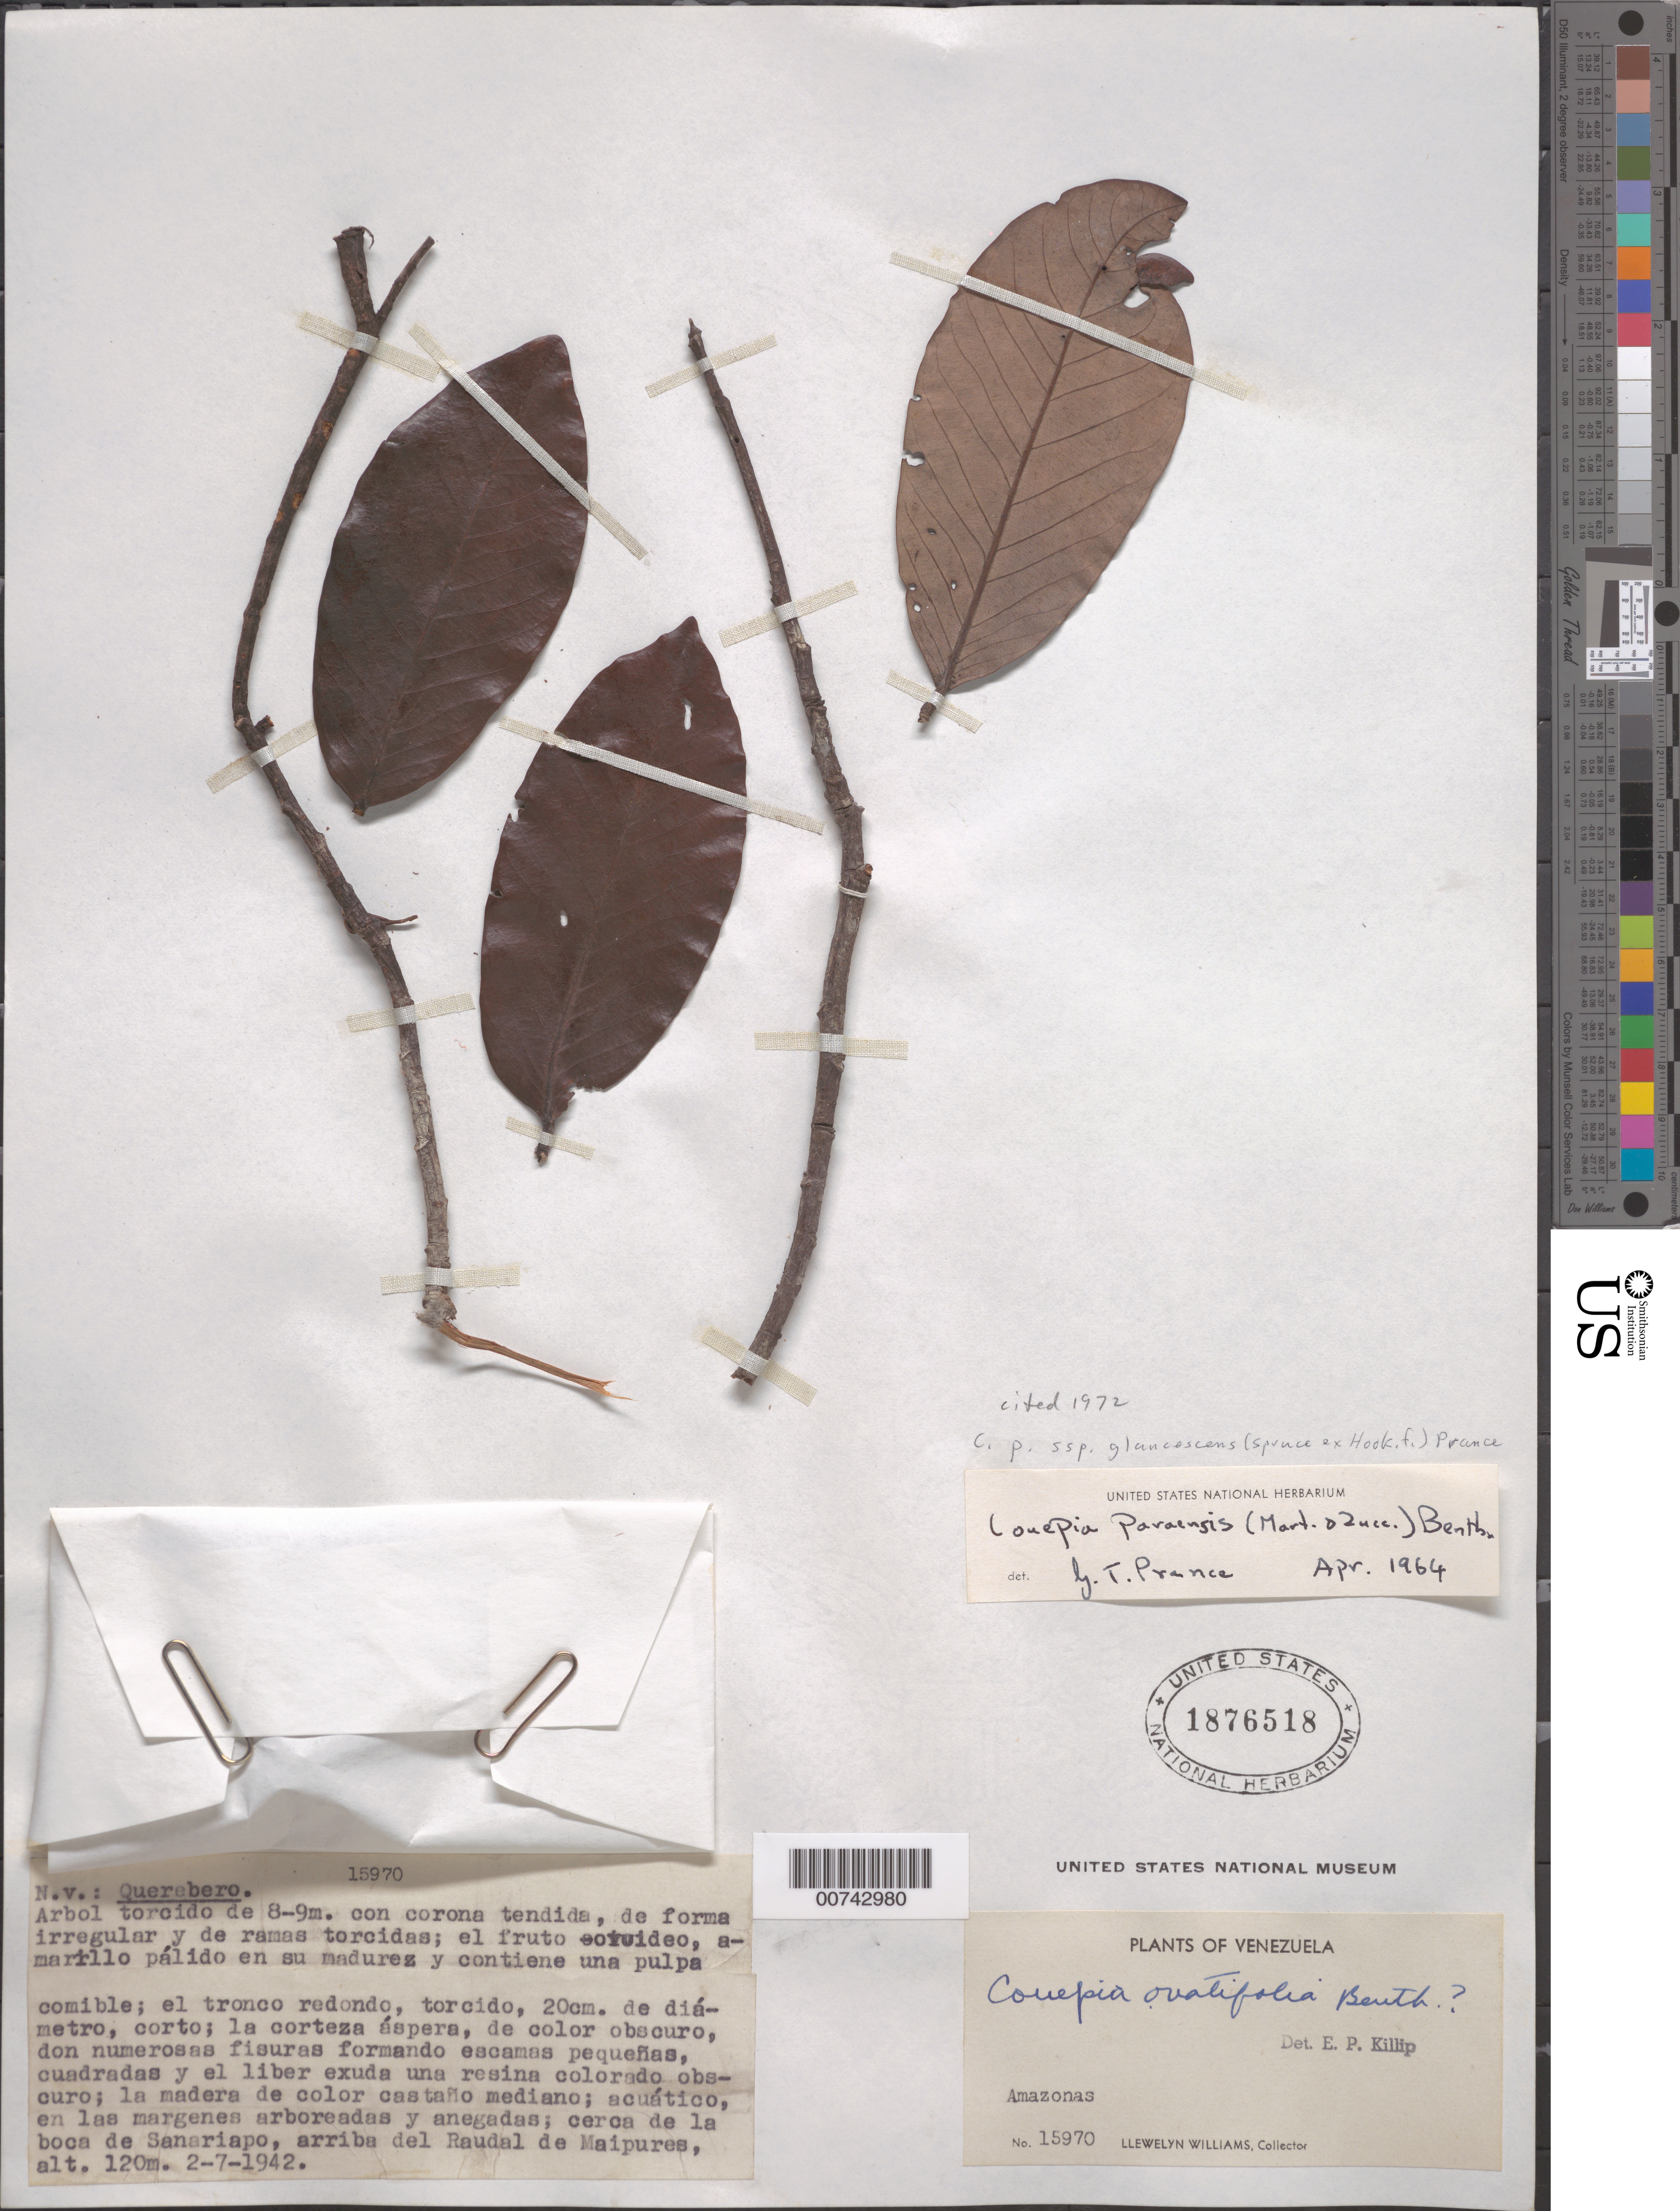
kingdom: Plantae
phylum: Tracheophyta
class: Magnoliopsida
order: Malpighiales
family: Chrysobalanaceae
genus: Couepia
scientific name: Couepia paraensis subsp. glaucescens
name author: (Spruce ex Hook. f.) Prance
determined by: Prance, G. T.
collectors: Ll. Williams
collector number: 15970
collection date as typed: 2-Jul-42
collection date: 1942-07-02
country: Venezuela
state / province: Amazonas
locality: Boca de Sanariapo, arriba del Raudal de Maipures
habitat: Acuatico, en las margenes arboreadas y anegadas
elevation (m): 120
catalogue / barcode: US 1876518